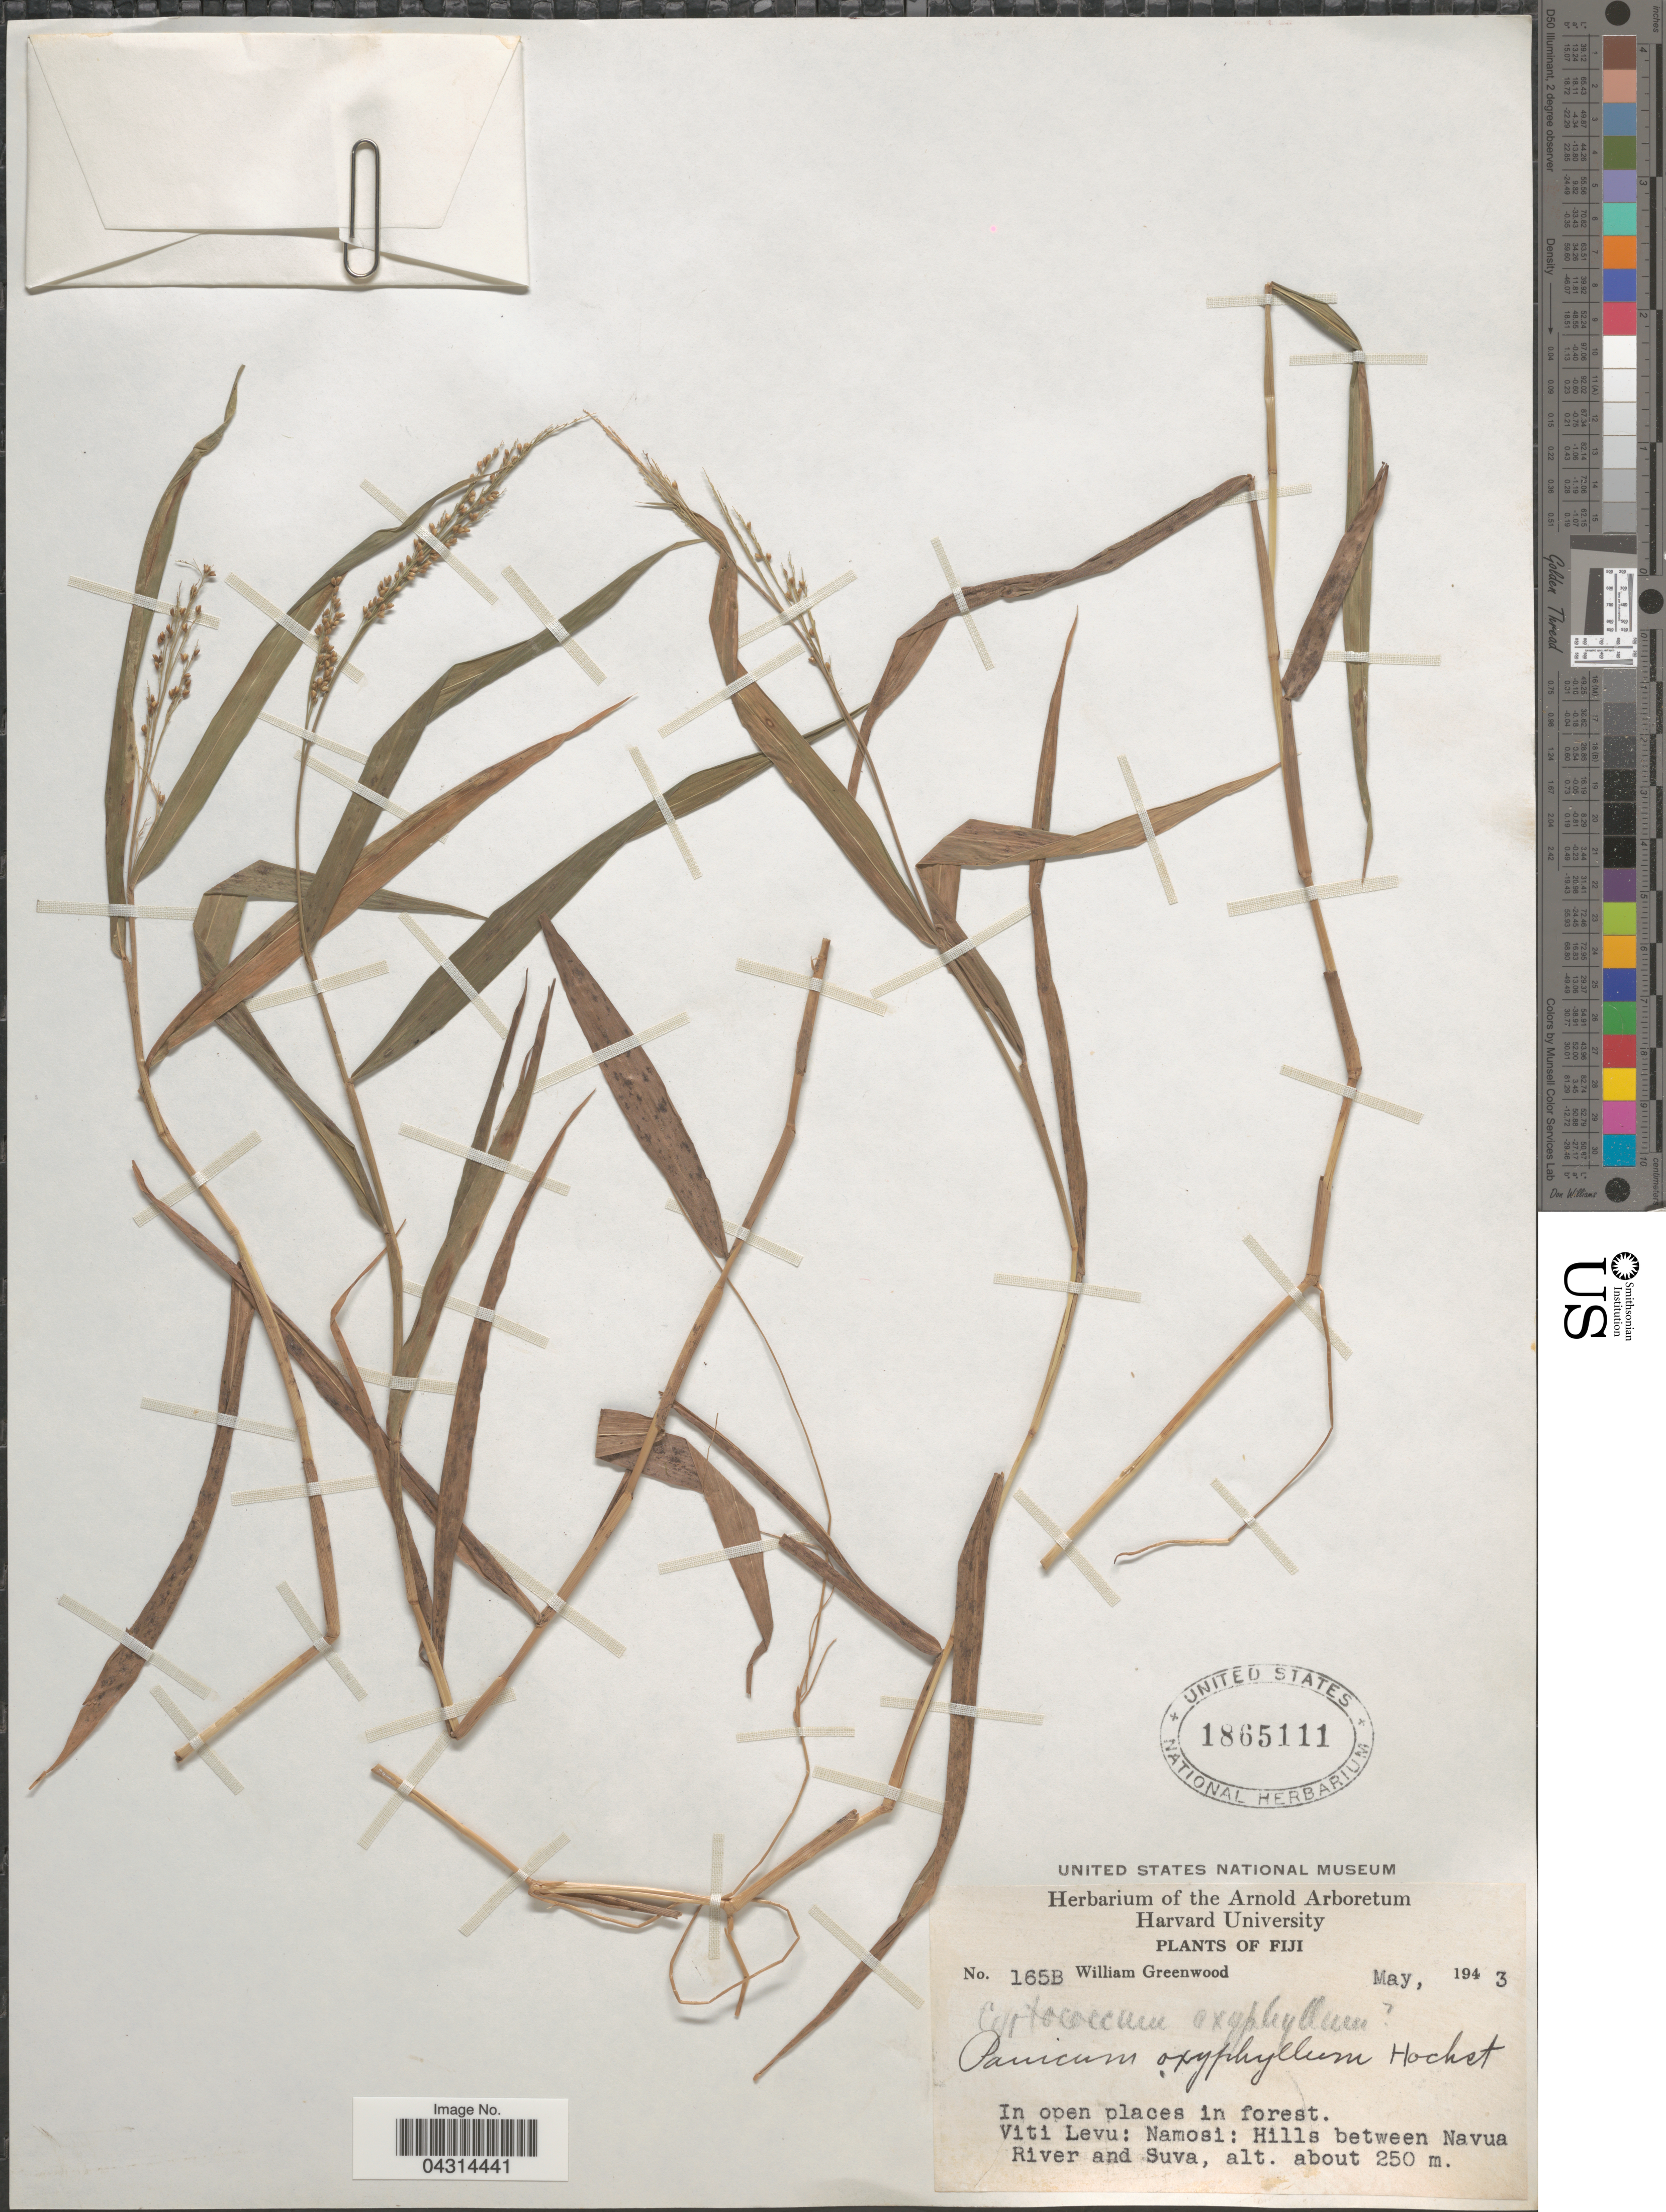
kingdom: Plantae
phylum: Tracheophyta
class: Liliopsida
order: Poales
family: Poaceae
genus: Cyrtococcum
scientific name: Cyrtococcum oxyphyllum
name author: (Steud.) Stapf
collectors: W. Greenwood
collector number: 165B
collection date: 1943-05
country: Fiji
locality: In open places in forest. Viti Levu: Namosi: Hills between Navua River and Suva.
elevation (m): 250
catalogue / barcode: US 1865111